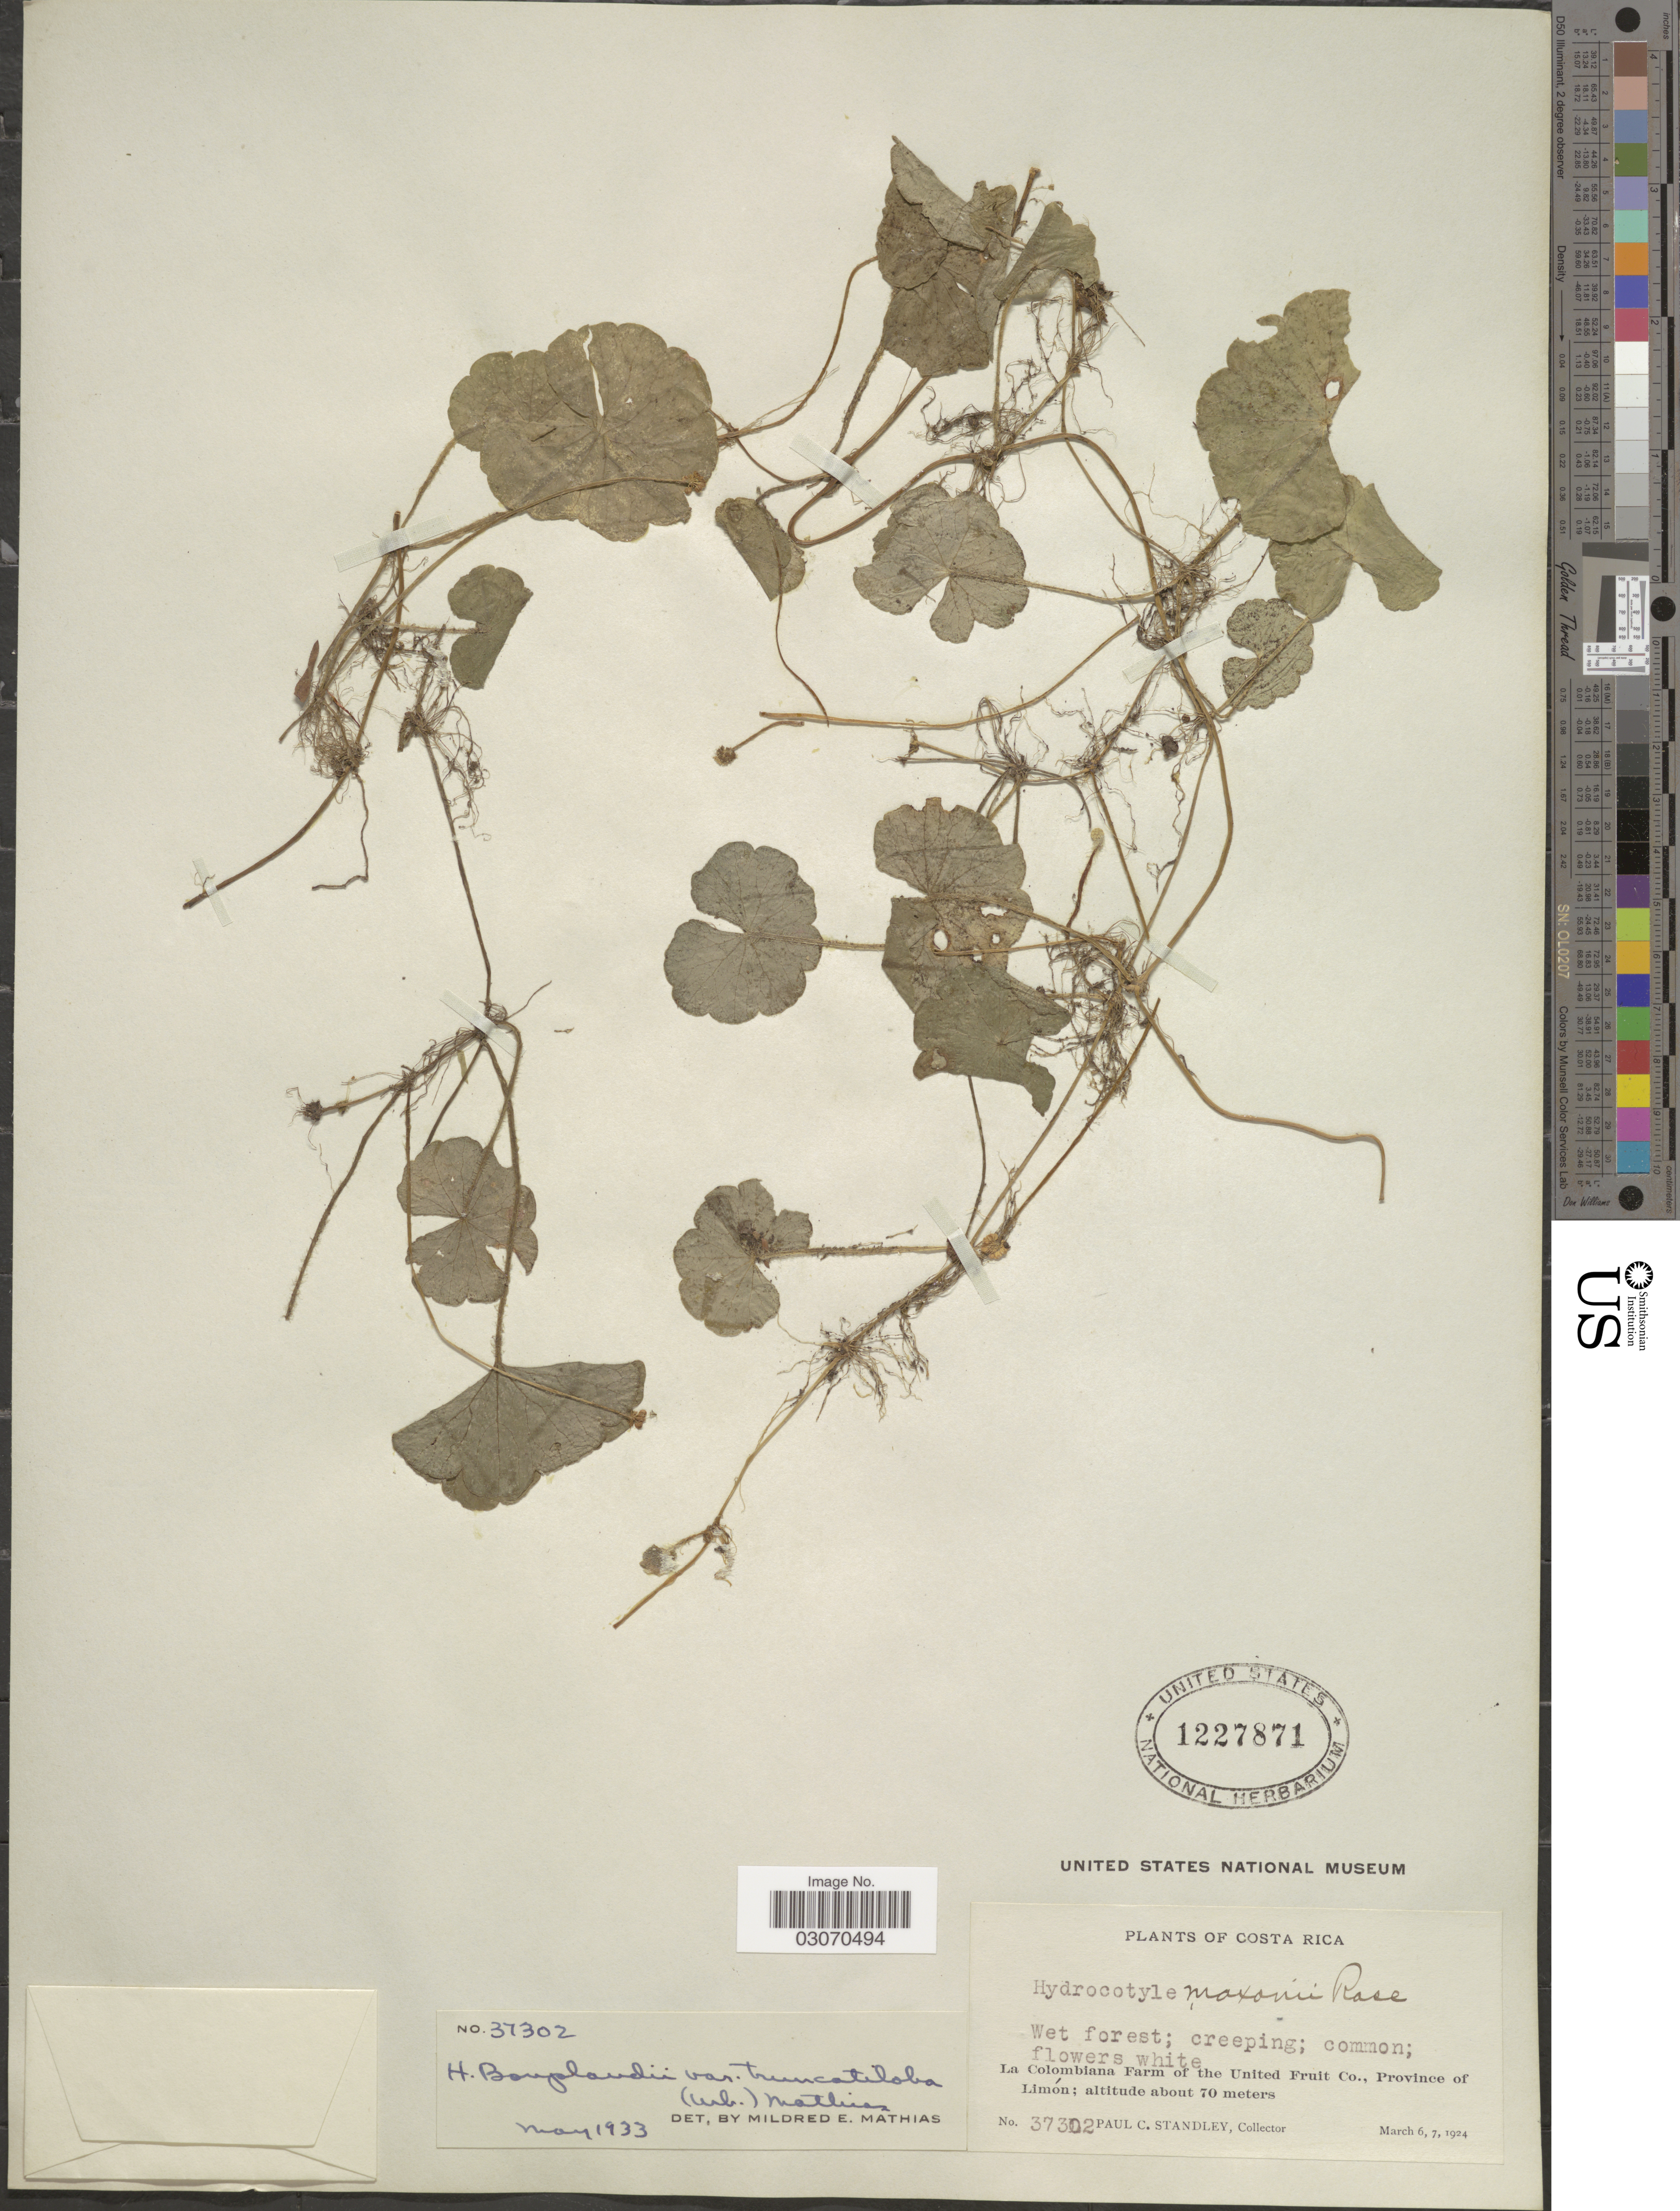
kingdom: Plantae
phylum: Tracheophyta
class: Magnoliopsida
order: Apiales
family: Araliaceae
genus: Hydrocotyle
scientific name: Hydrocotyle leucocephala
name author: Cham. & Schltdl.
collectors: P. C. Standley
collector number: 37302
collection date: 1924-03-06/1924-03-07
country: Costa Rica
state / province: Limón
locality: La Colombiana Farm of the United Fruit Co.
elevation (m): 70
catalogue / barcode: US 1227871